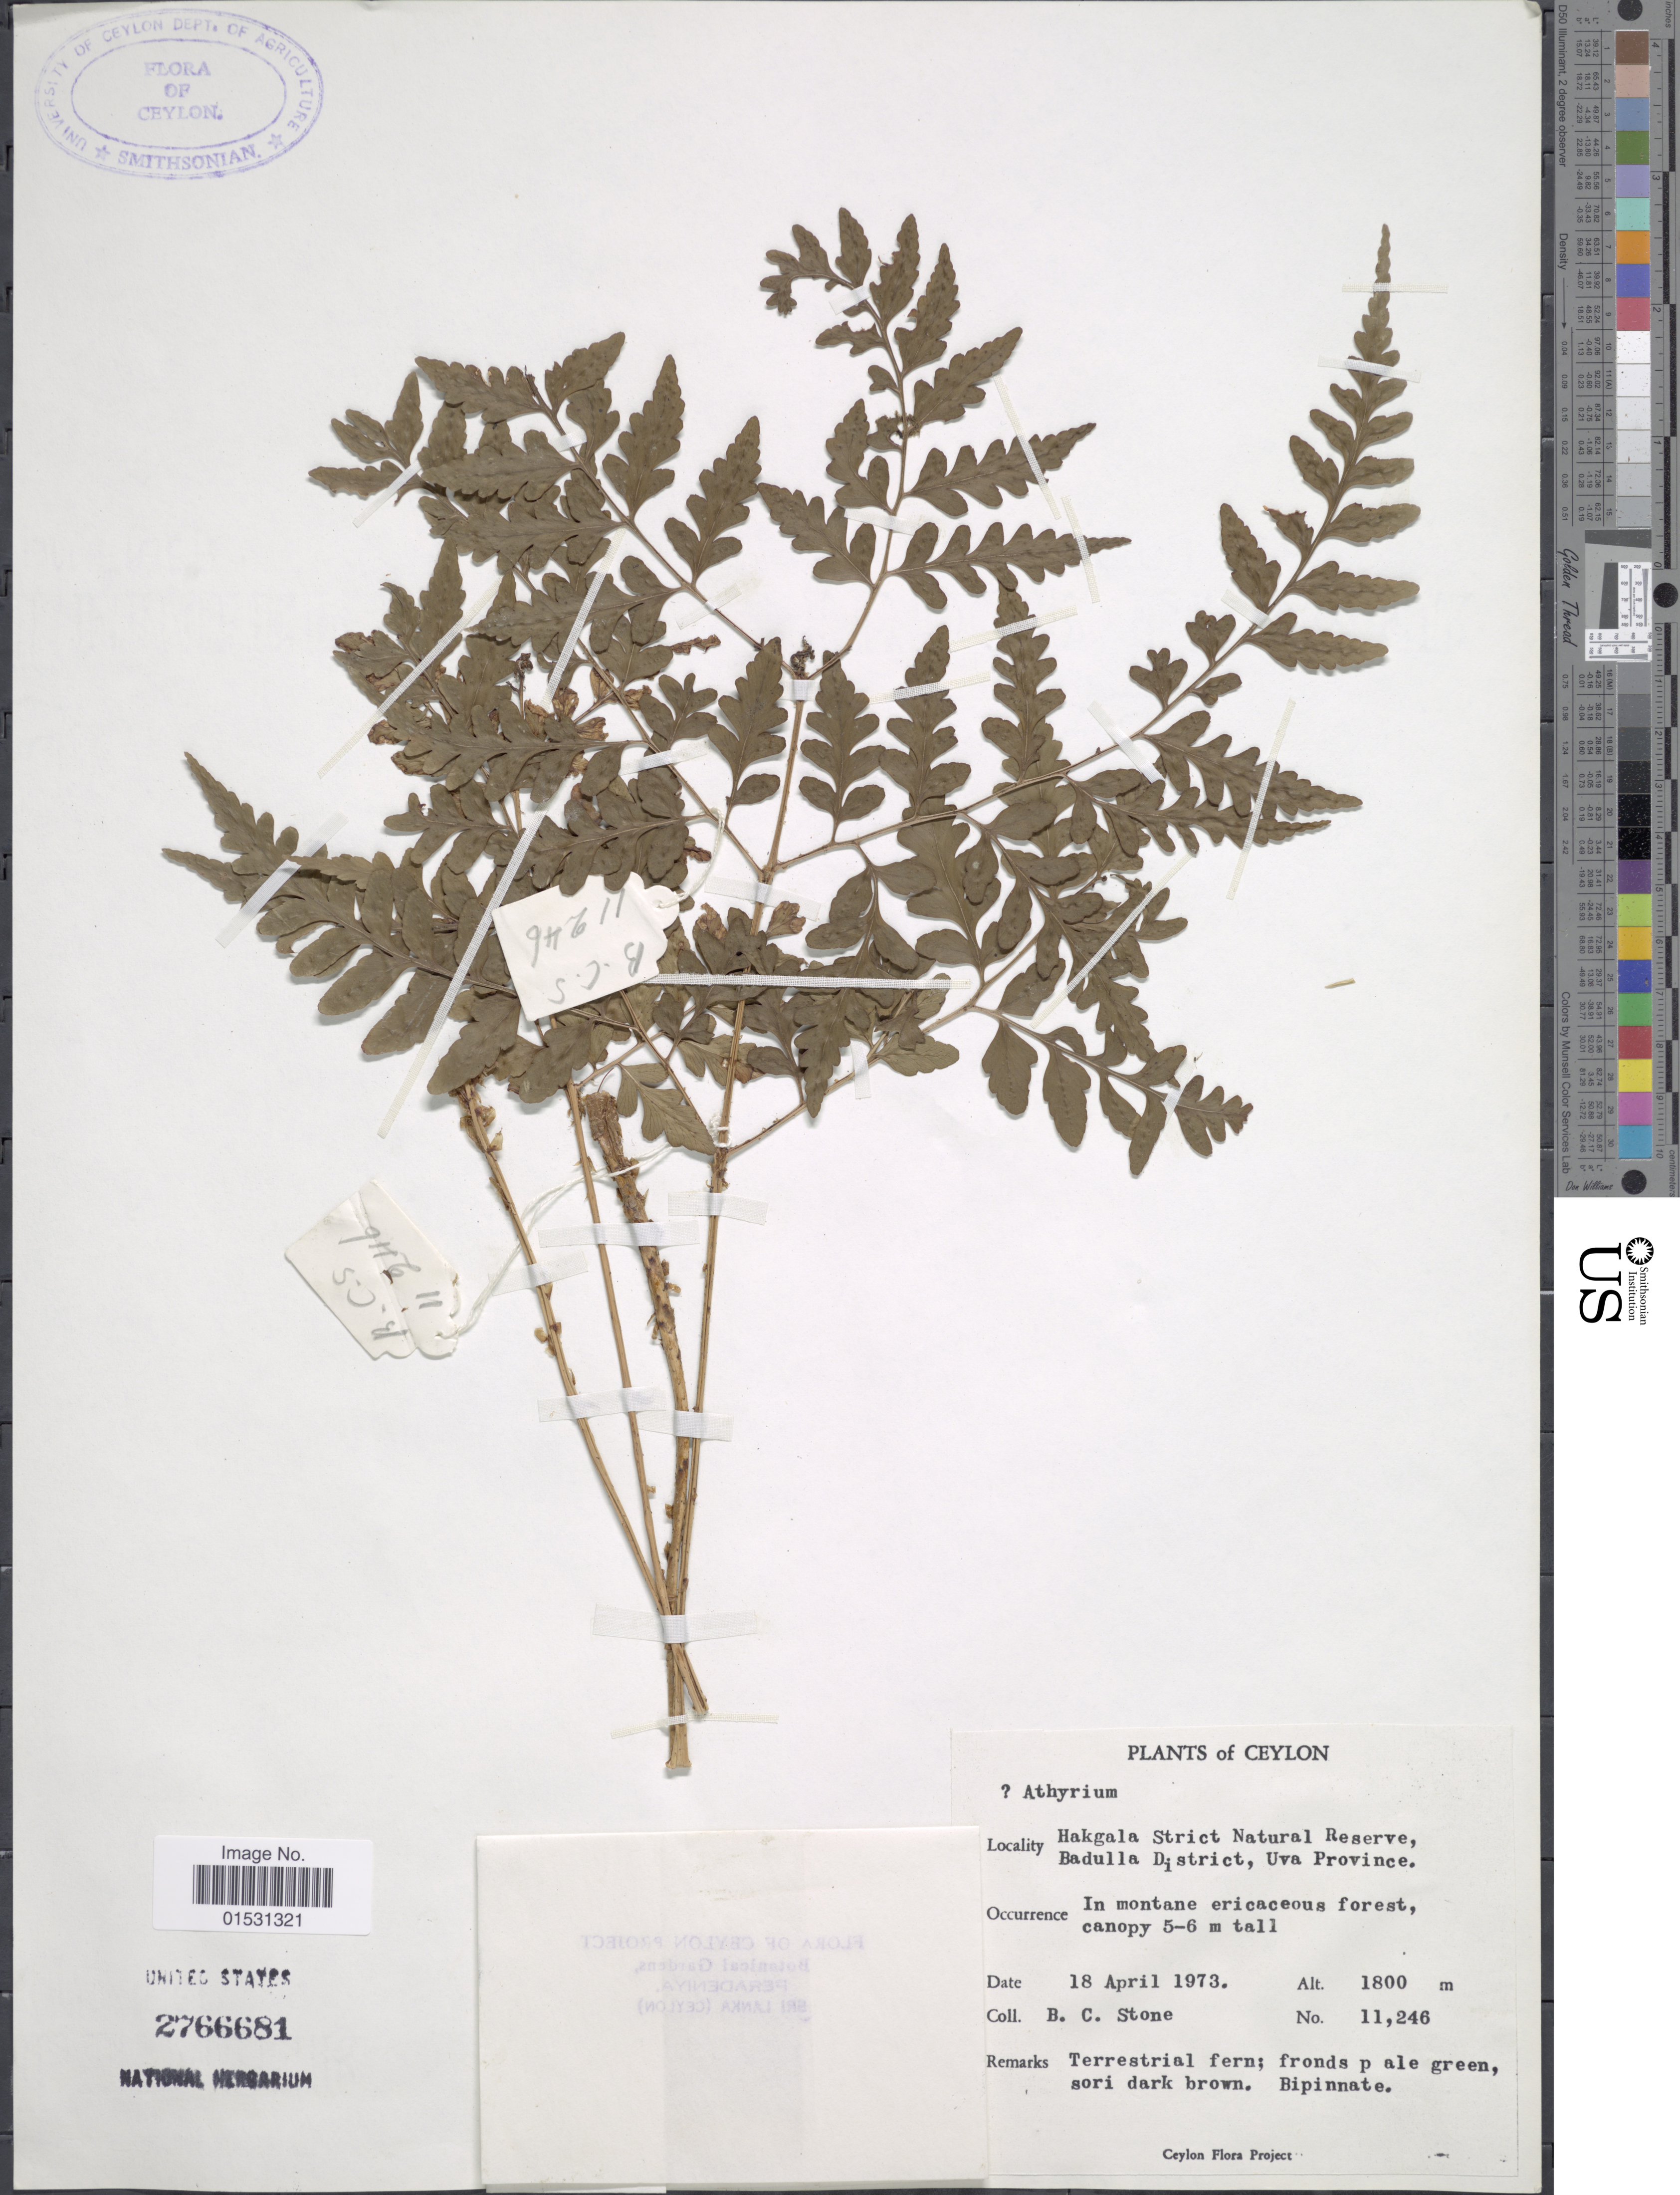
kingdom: Plantae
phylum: Tracheophyta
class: Polypodiopsida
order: Polypodiales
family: Athyriaceae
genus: Athyrium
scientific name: Athyrium sp.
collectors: B. C. Stone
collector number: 11246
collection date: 1973-04-18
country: Sri Lanka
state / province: Uva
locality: Ceylon. Hakgala Strict Natural Reserve, Badulla District, Uva Province.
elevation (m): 1800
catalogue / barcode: US 2766681